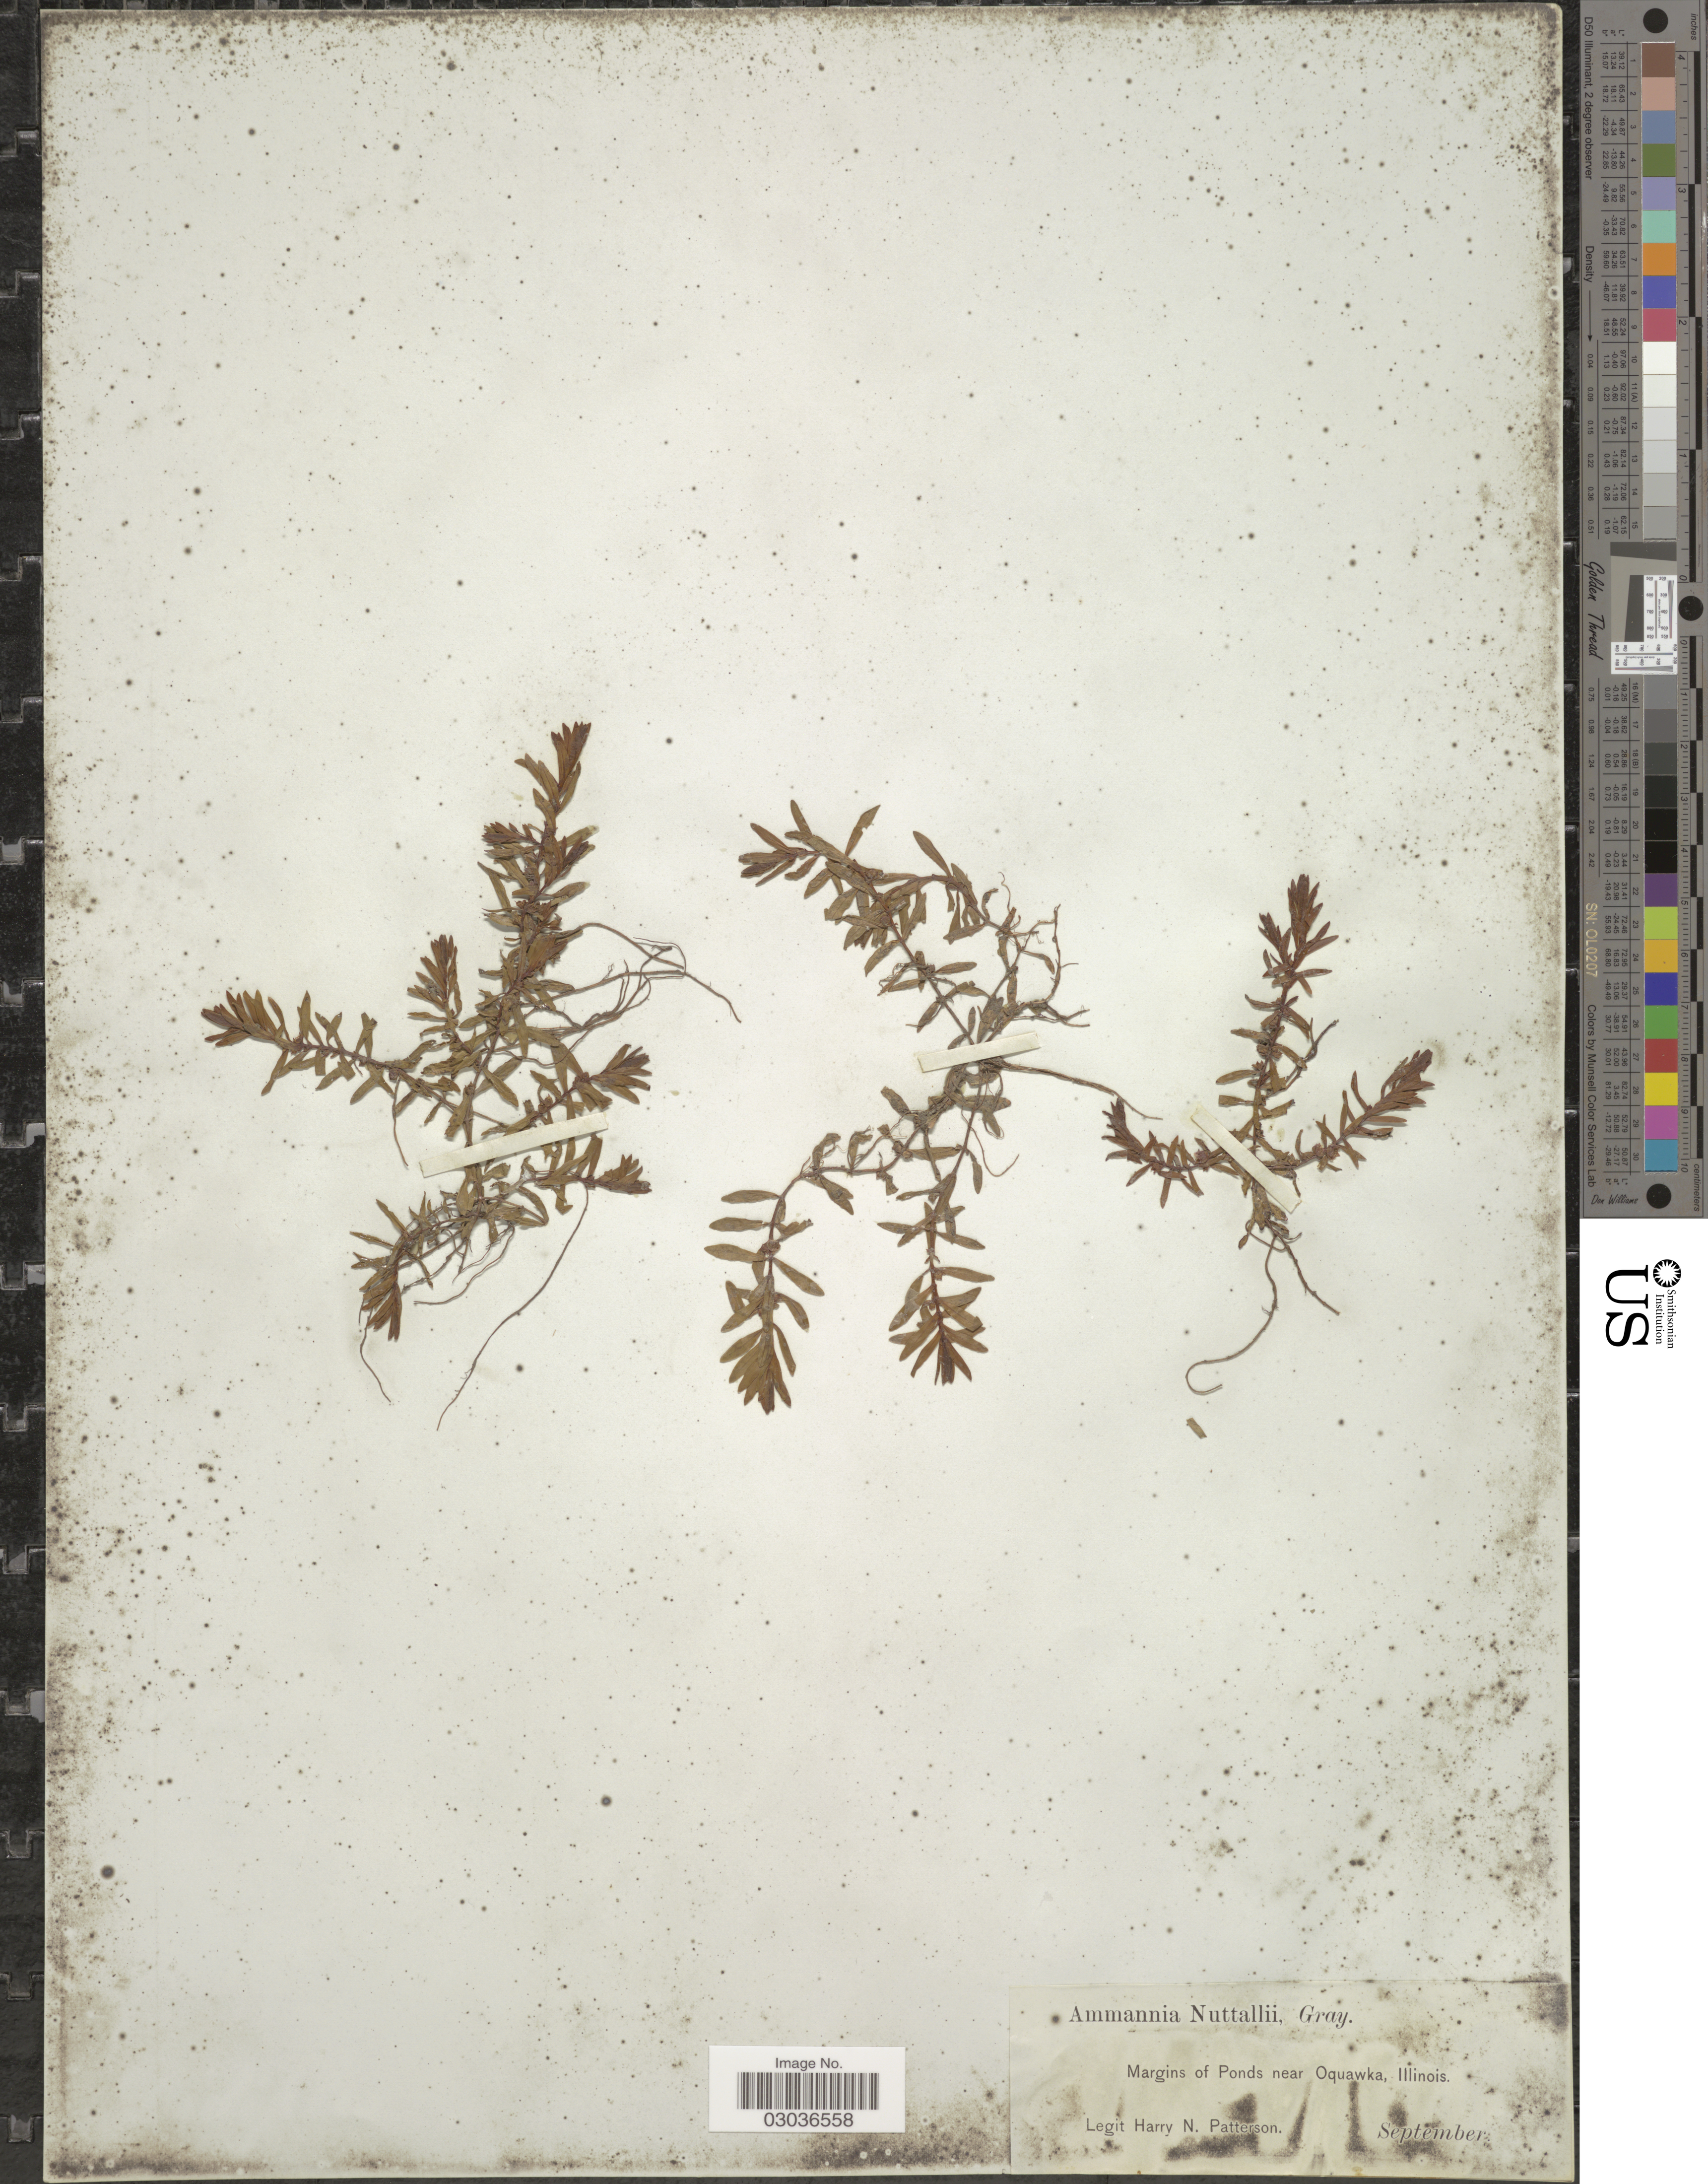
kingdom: Plantae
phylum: Tracheophyta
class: Magnoliopsida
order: Myrtales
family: Lythraceae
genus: Didiplis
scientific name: Didiplis diandra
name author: (Nutt. ex DC.) Alph. Wood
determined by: Strong, Mark T., (BOT), Smithsonian Institution - National Museum of Natural History (UNITED STATES)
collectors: H. N. Patterson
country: United States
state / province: Illinois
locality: Margin of Ponds near Oquawka.